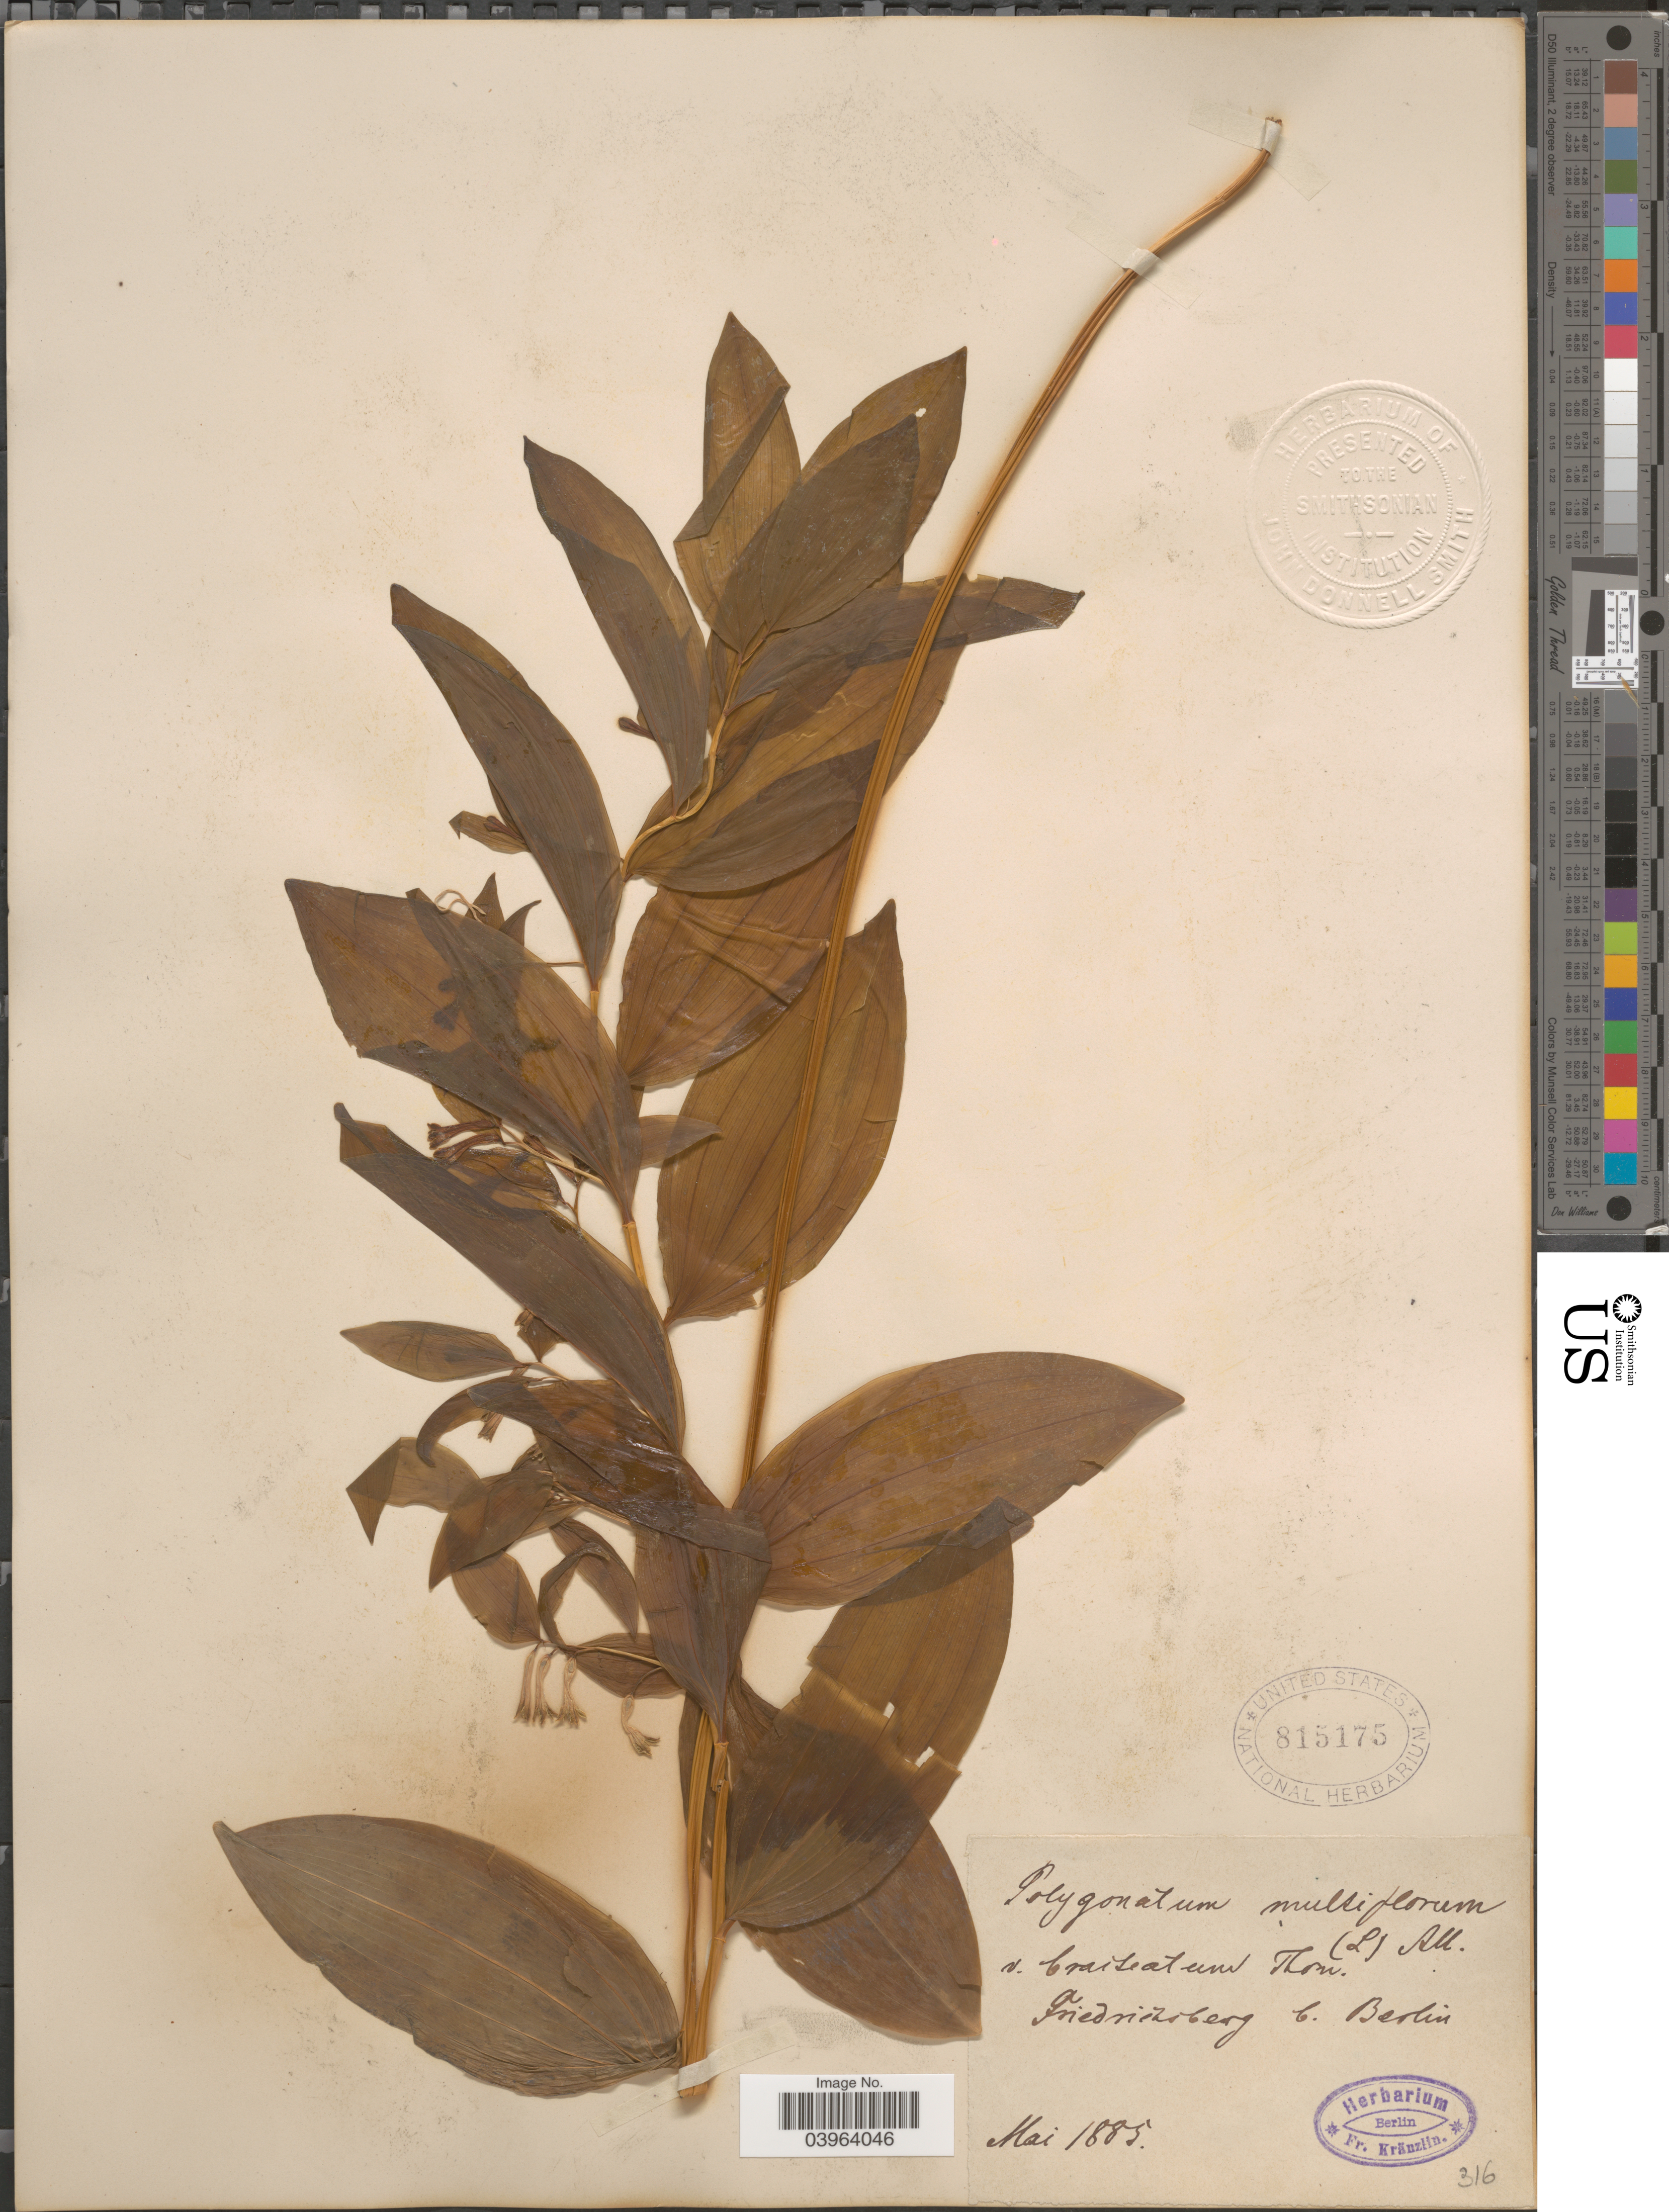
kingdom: Plantae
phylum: Tracheophyta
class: Liliopsida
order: Asparagales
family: Asparagaceae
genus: Polygonatum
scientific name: Polygonatum multiflorum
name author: (L.) All.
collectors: ex Herb. Fr. Kränzlin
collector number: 316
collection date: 1885-05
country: Germany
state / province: Berlin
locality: Friedrichsberg b. Berlin.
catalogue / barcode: US 815175